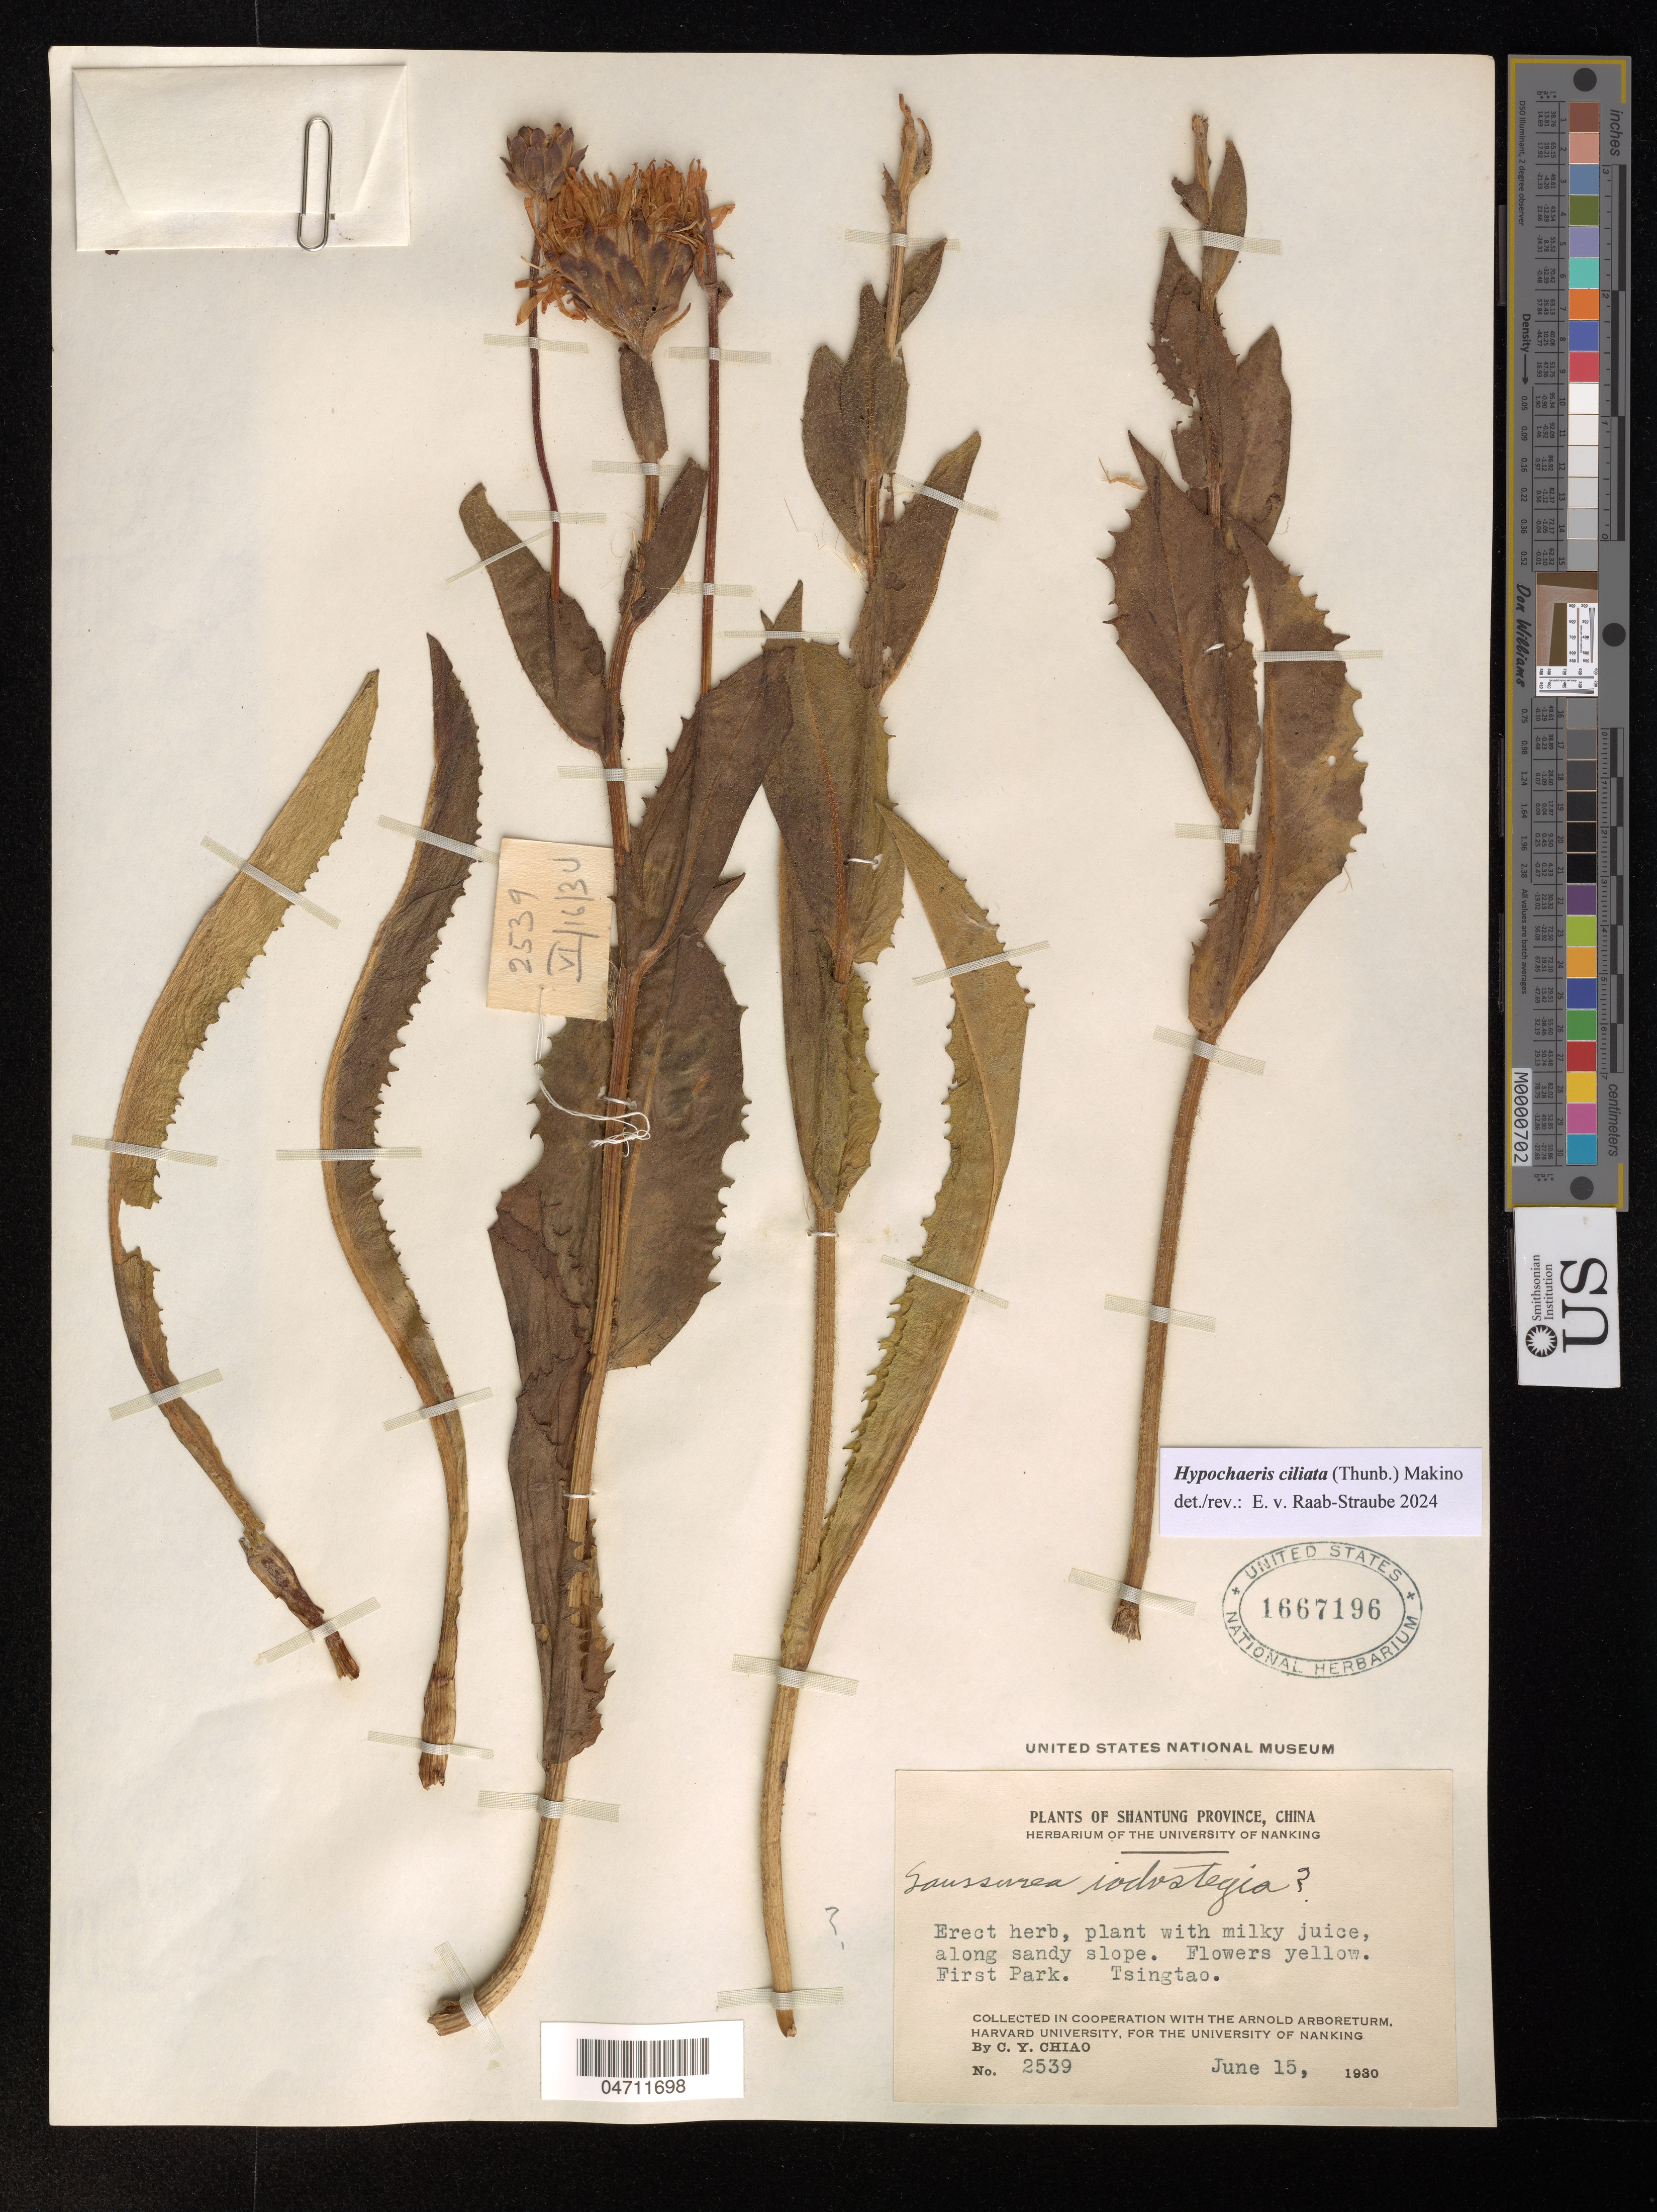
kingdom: Plantae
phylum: Tracheophyta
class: Magnoliopsida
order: Asterales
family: Asteraceae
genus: Saussurea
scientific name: Saussurea ciliata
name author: (Thunb.) Makino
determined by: Raab-Straube, Eckhard von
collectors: C. Y. Chiao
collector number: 2539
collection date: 1930-06-15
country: China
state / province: Shandong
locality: Along sandy slope, cultivated, First Park, Tsingtao.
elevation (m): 20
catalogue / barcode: US 1667196